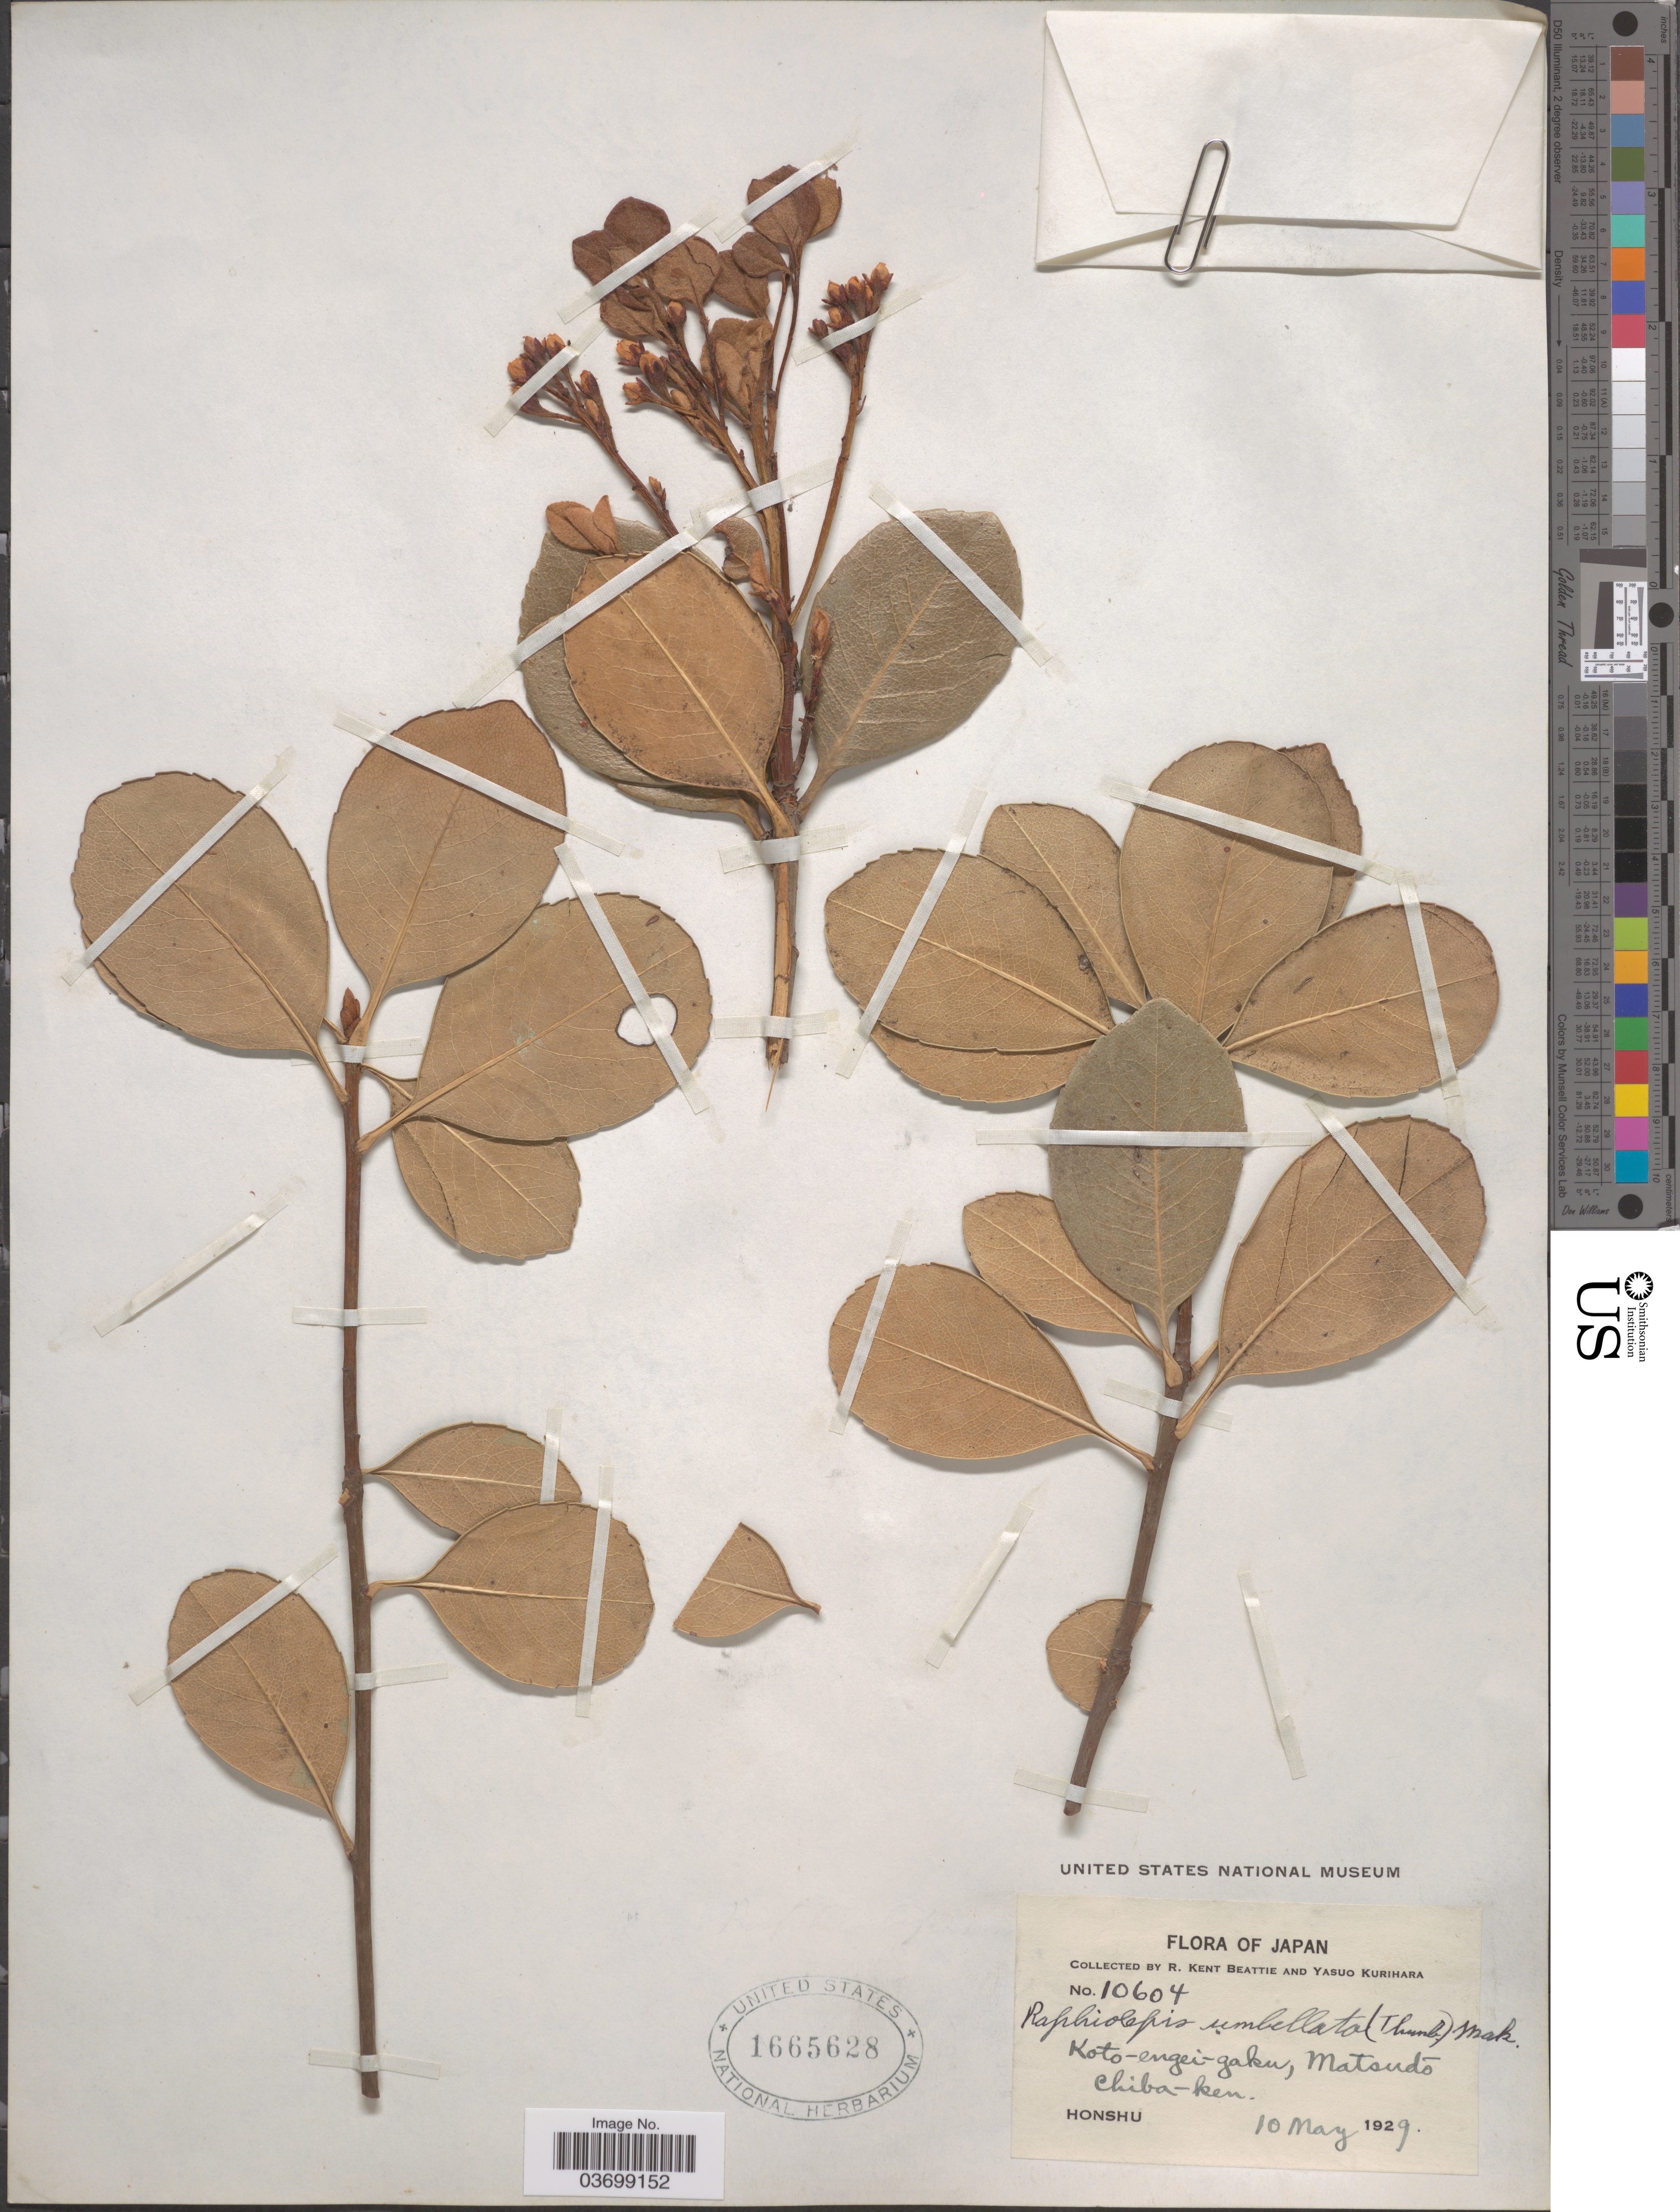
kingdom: Plantae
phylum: Tracheophyta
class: Magnoliopsida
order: Rosales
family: Rosaceae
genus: Rhaphiolepis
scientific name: Rhaphiolepis umbellata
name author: (Thunb.) Makino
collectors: R. K. Beattie & Y. Kurihara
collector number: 10604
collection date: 1929-05-10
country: Japan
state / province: Tiba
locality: Koto-engei-gaku, Matsudo. Chiba-ken. Honshu.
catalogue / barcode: US 1665628